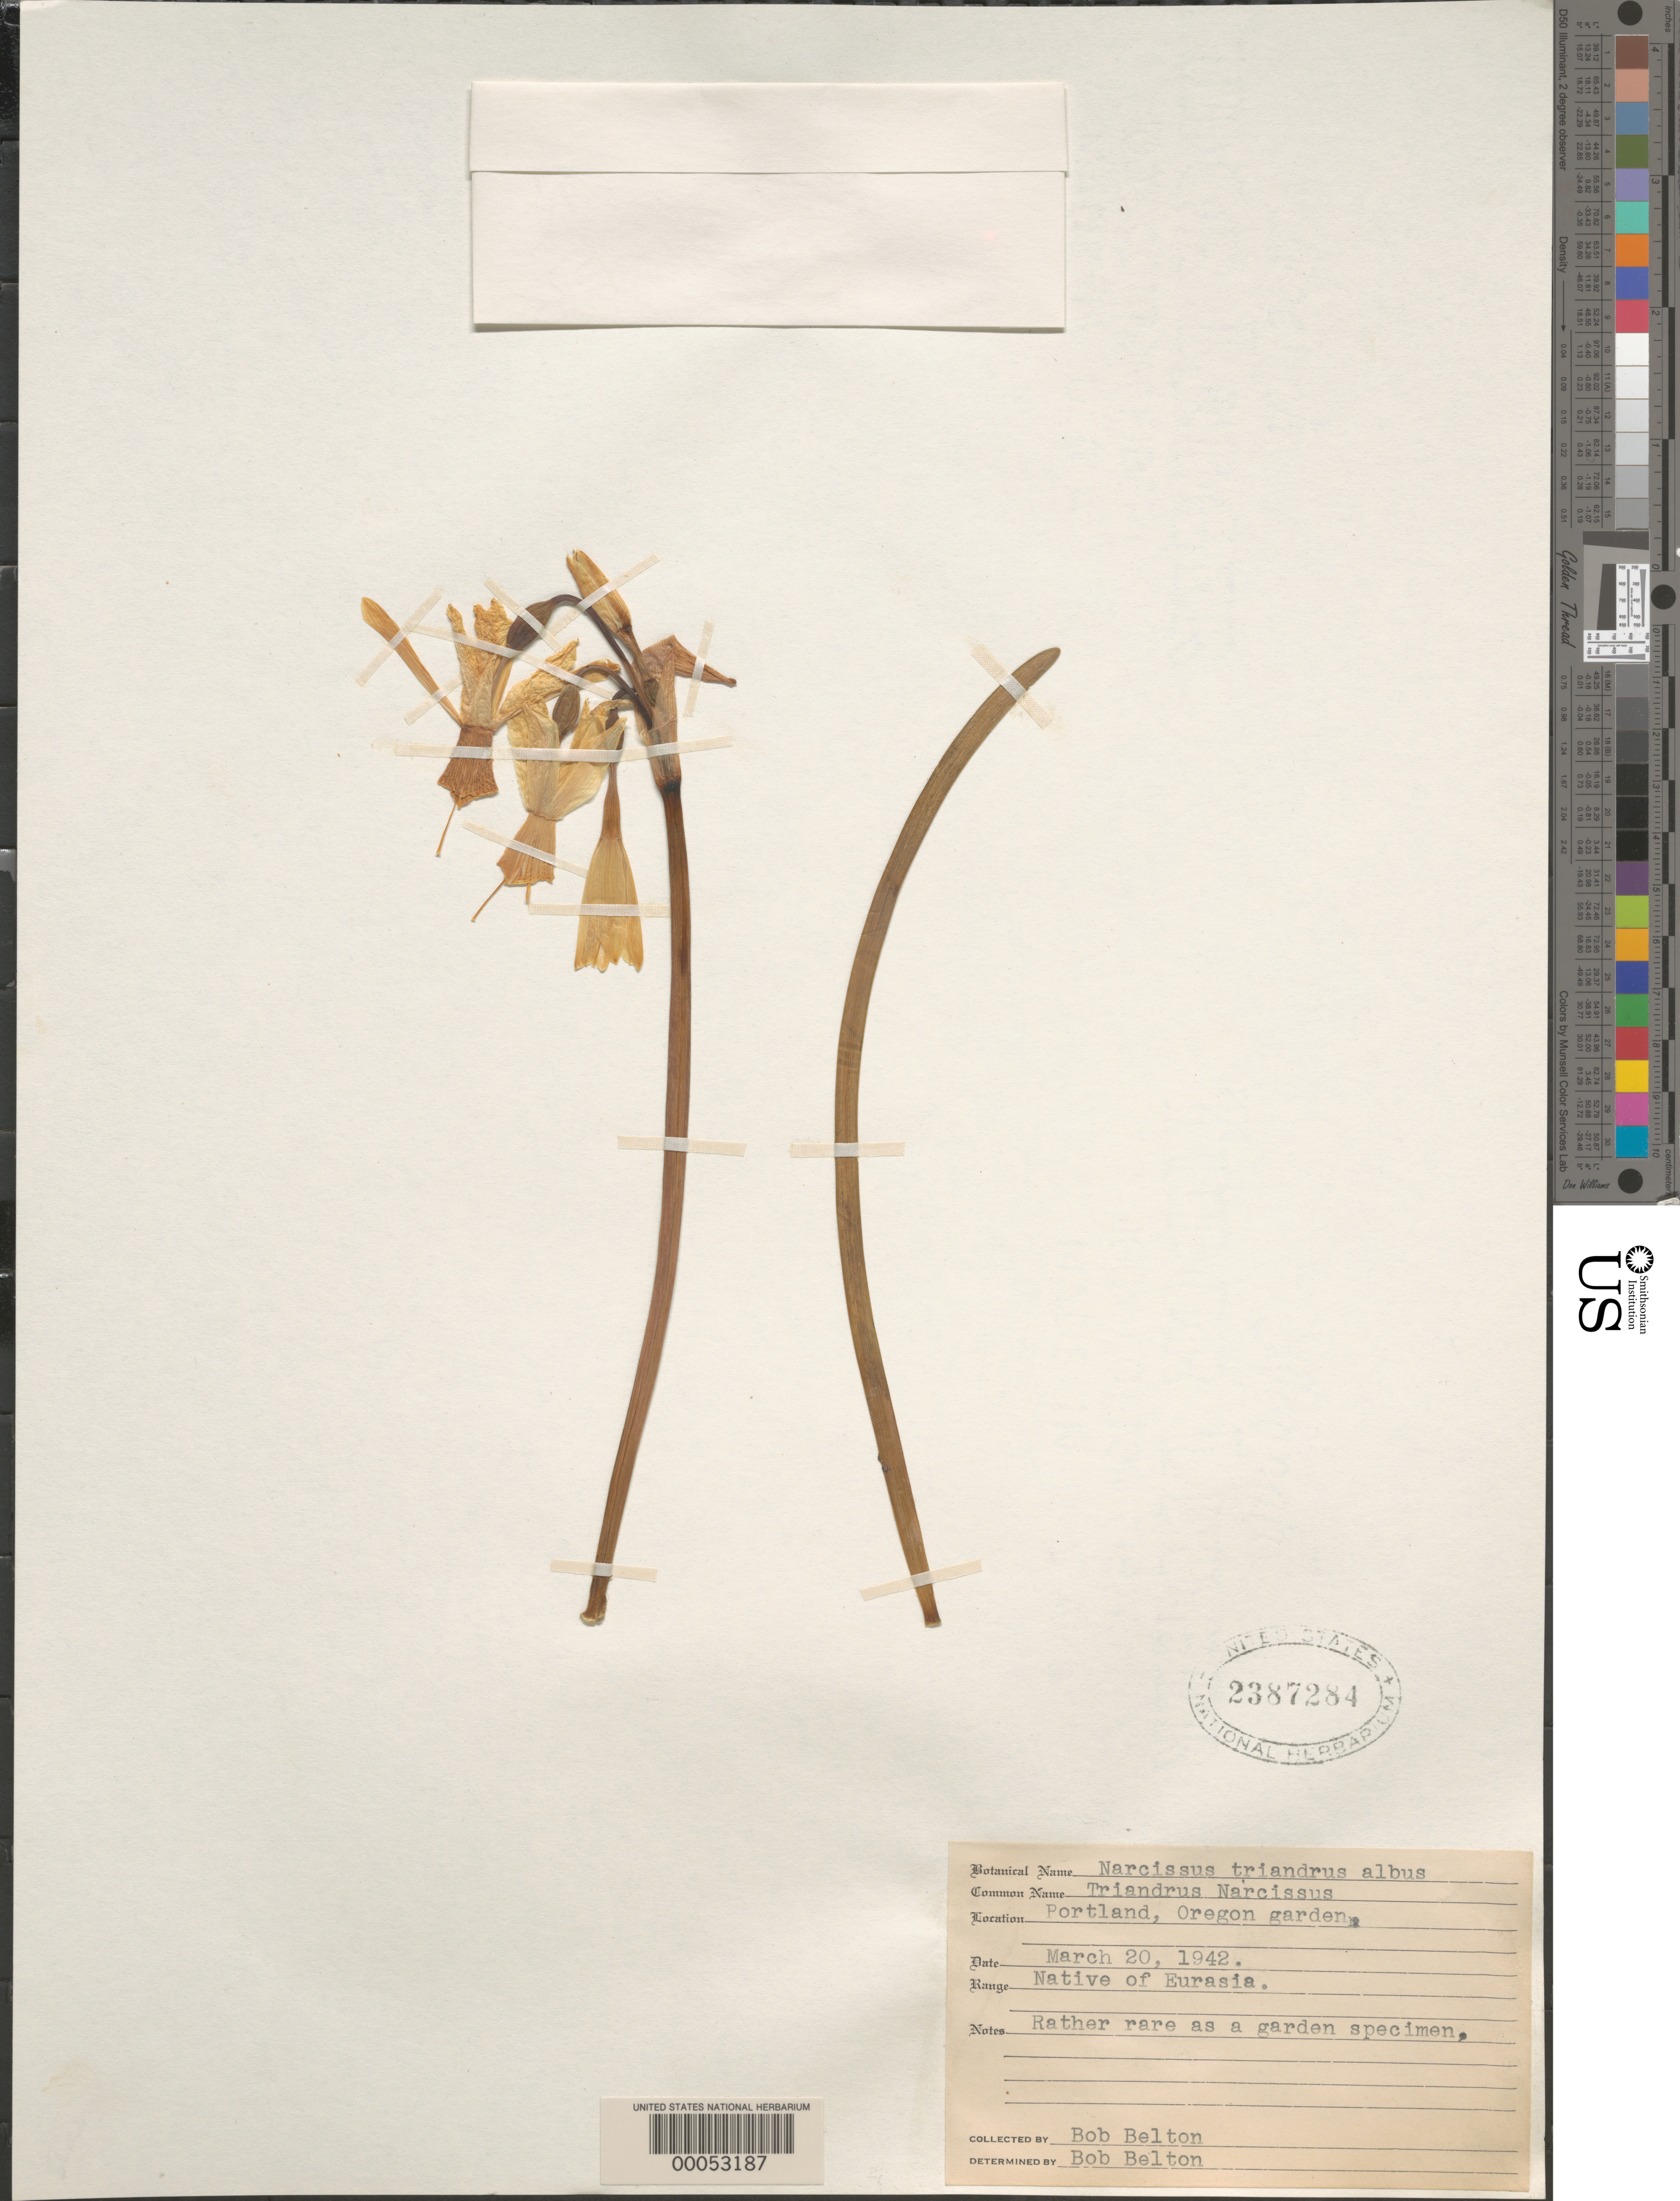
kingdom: Plantae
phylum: Tracheophyta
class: Liliopsida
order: Asparagales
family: Amaryllidaceae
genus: Narcissus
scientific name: Narcissus triandrus 'albus'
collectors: R. Belton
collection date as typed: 20 Mar 1942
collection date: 1942-03-20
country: United States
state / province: Oregon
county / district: Multnomah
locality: Portland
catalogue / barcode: US 2387284